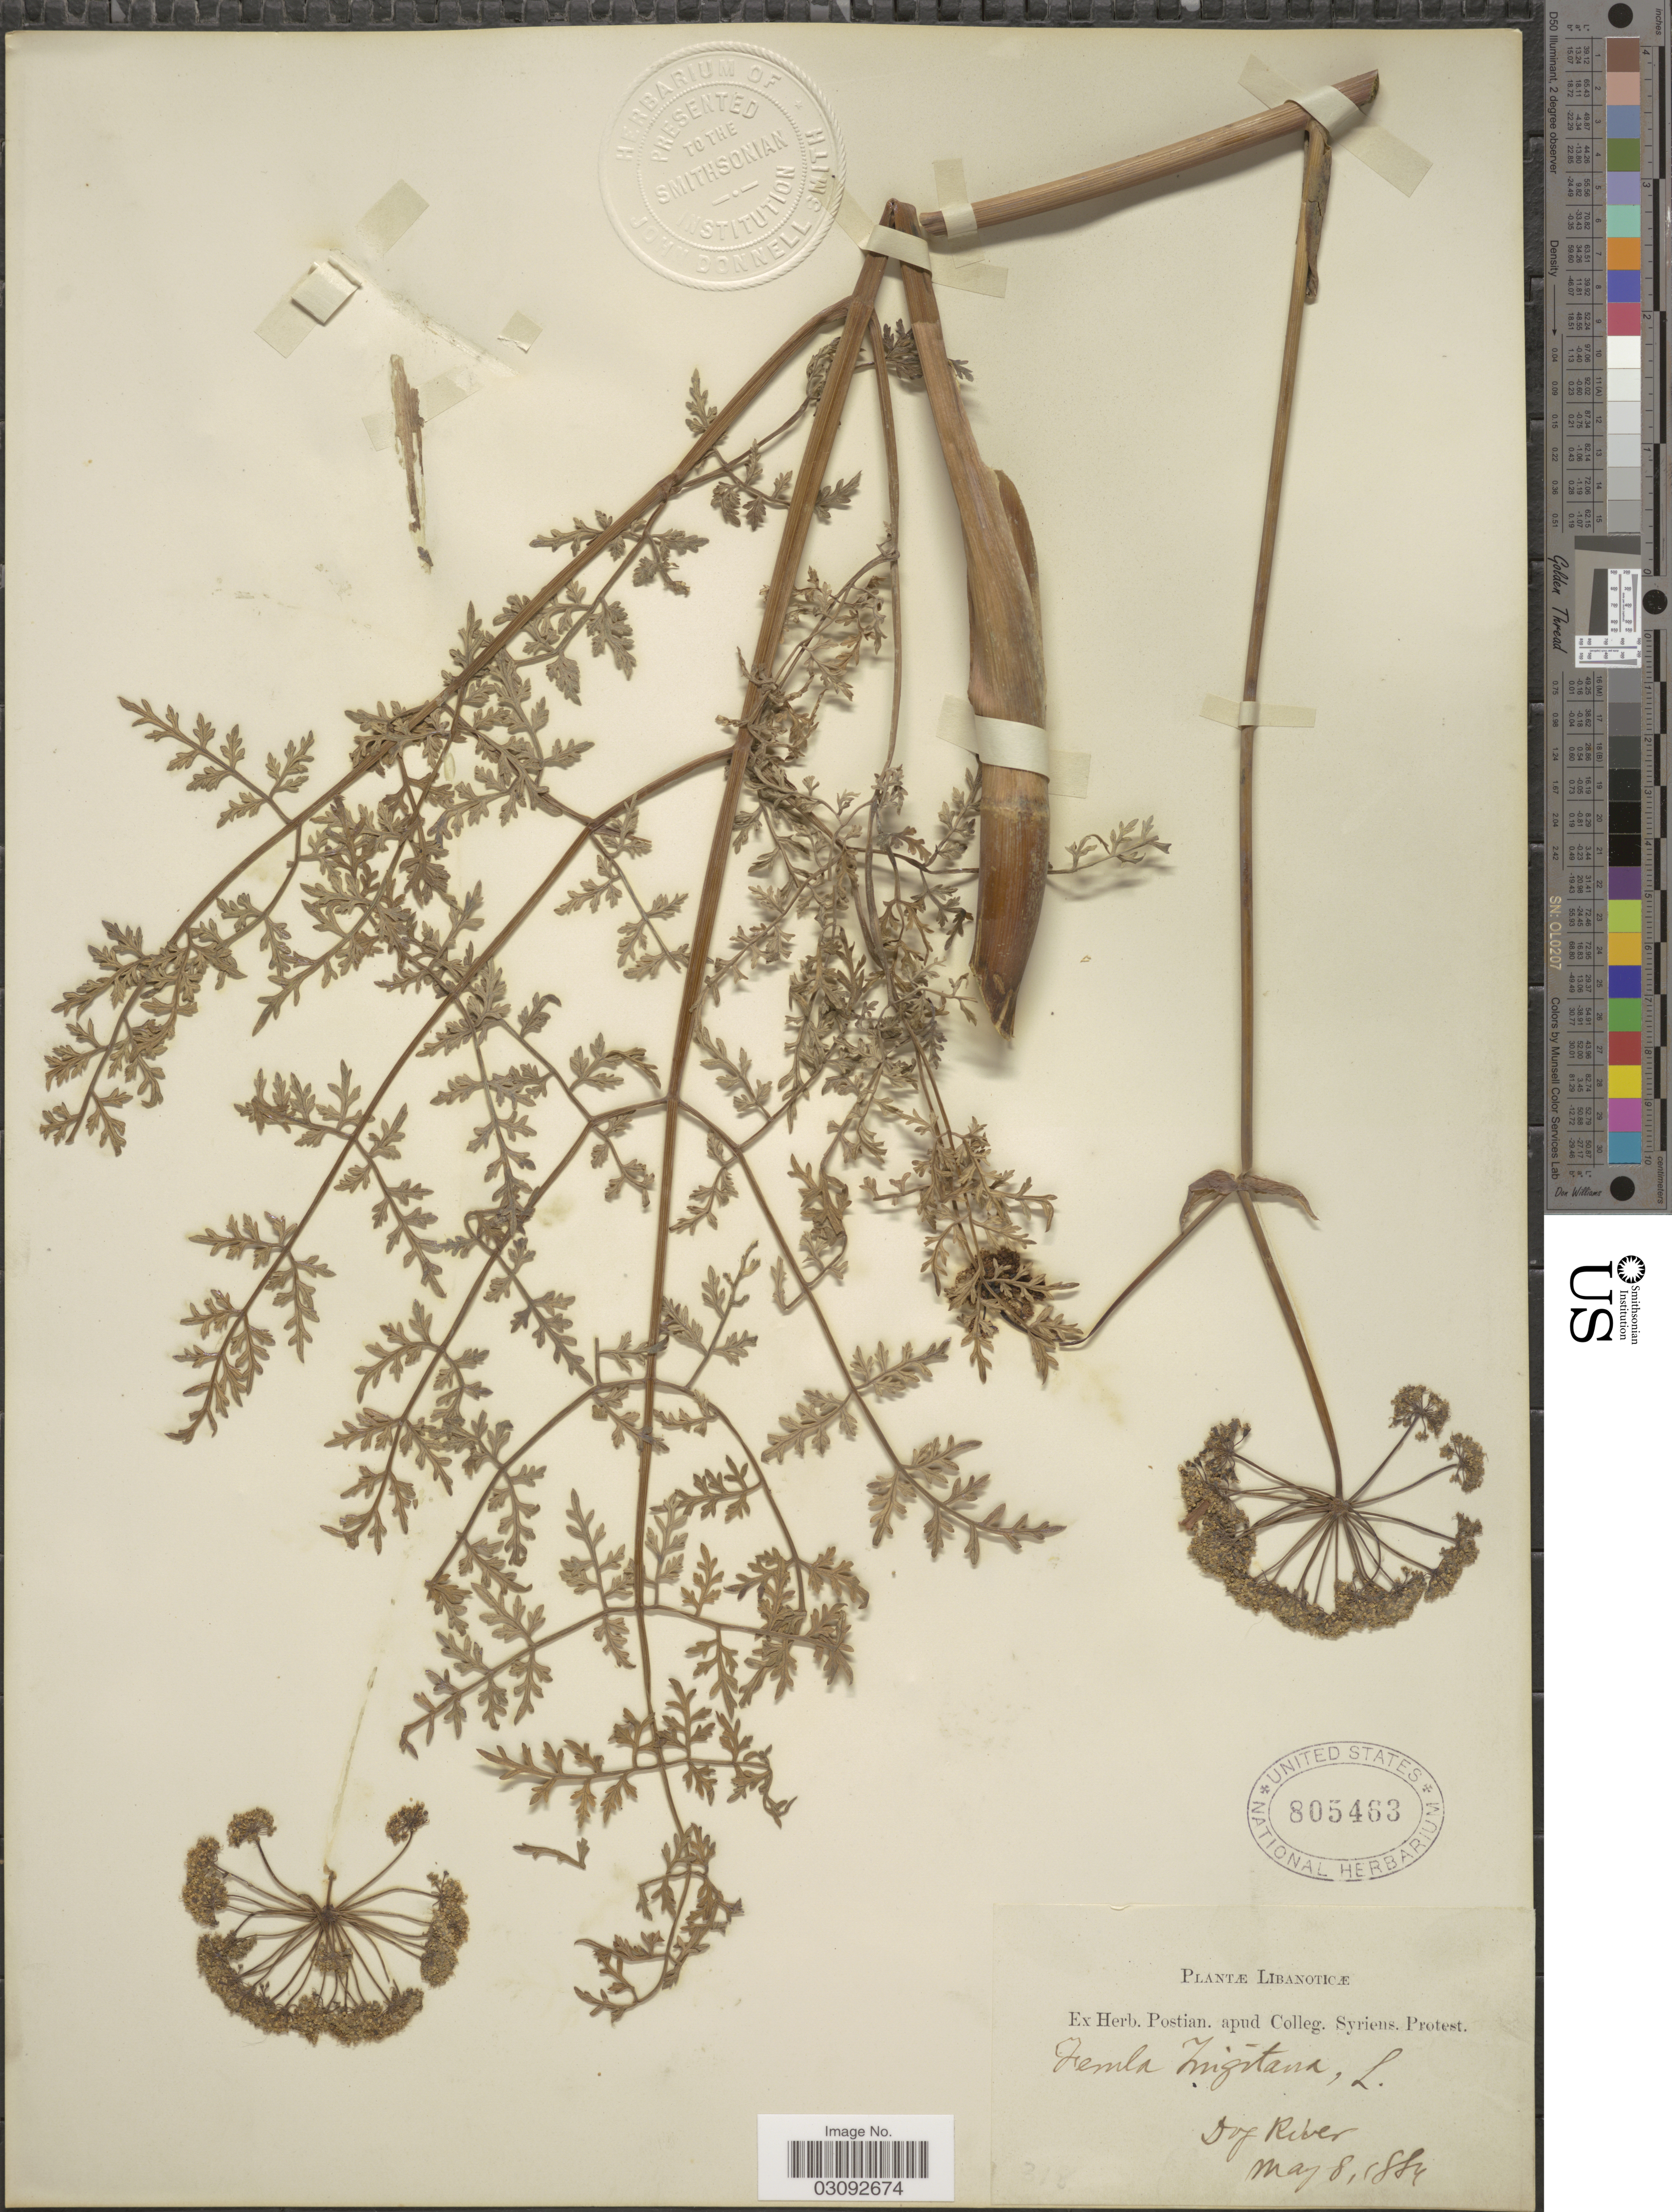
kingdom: Plantae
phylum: Tracheophyta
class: Magnoliopsida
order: Apiales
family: Apiaceae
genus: Ferula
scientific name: Ferula tingitana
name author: L.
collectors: ex herb. Postian. apud Colleg. Syriens. Protest. USE "Fannie P. A. Shepard" (10308853) AS PRIMARY COLLECTOR INSTEAD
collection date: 1884-05-08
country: Lebanon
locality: Libanoticæ, Dog [interpreted] River.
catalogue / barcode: US 805463